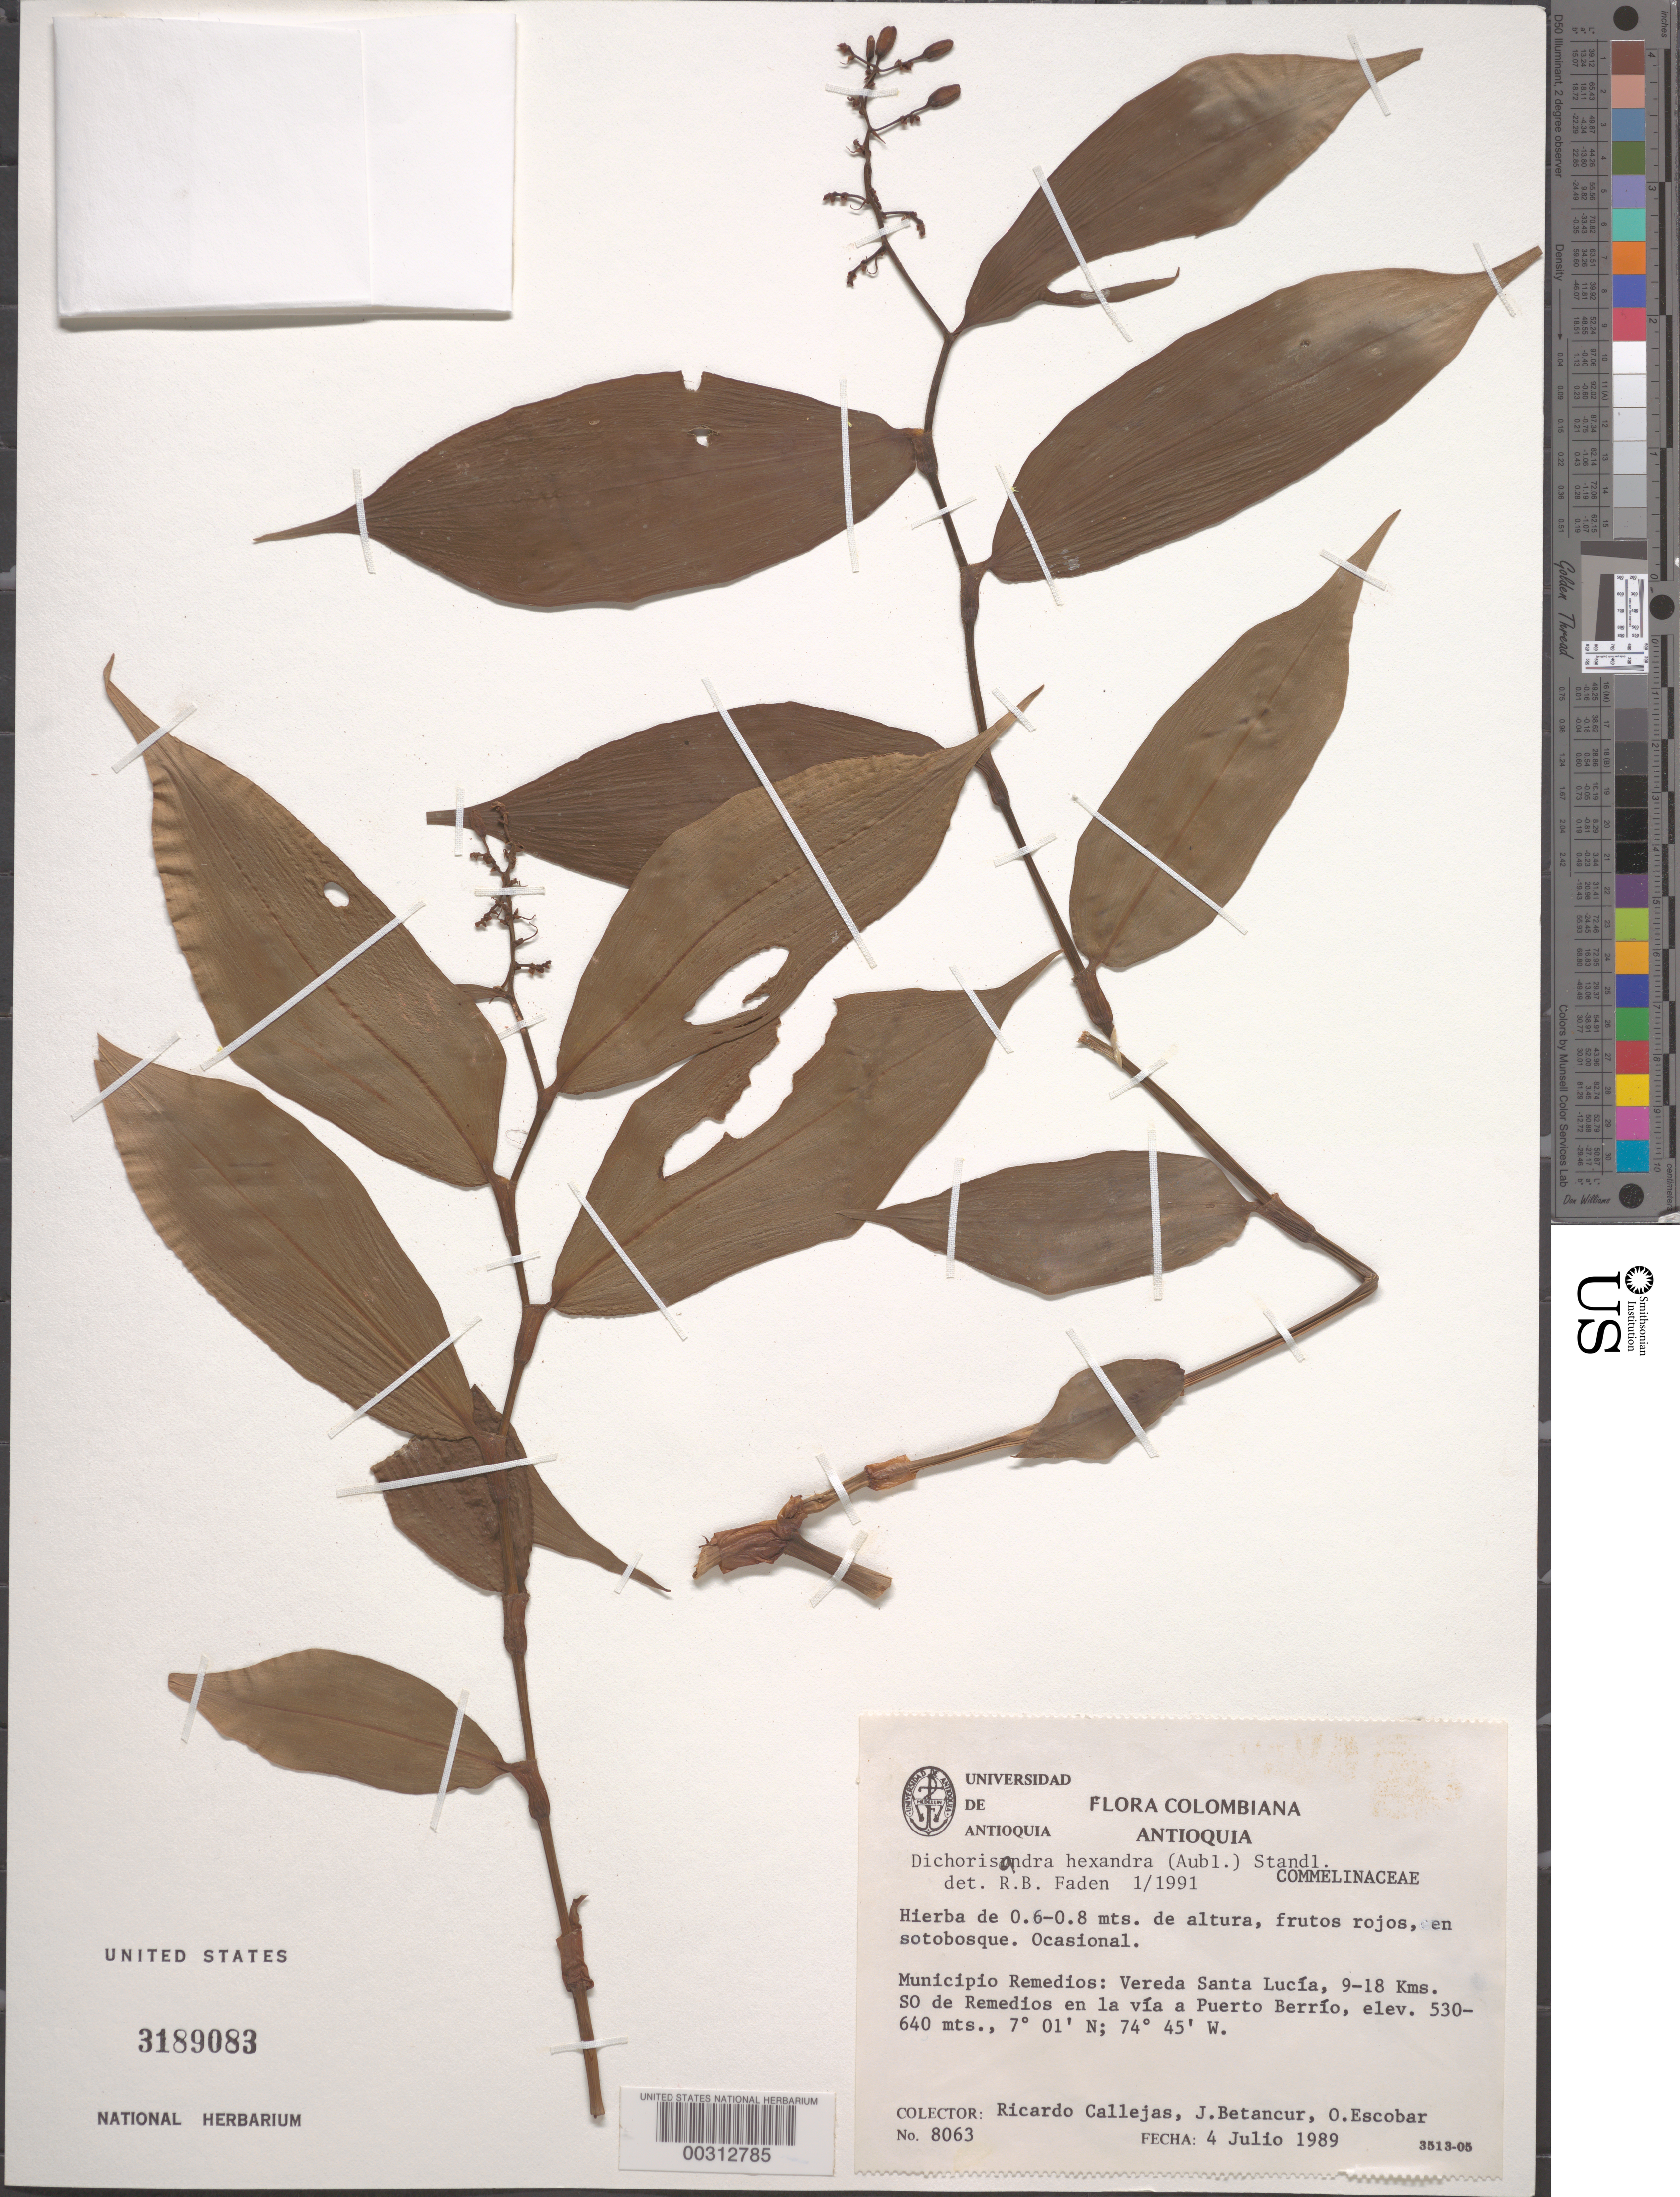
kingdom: Plantae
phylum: Tracheophyta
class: Liliopsida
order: Commelinales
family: Commelinaceae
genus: Dichorisandra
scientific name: Dichorisandra hexandra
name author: (Aubl.) Standl.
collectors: R. Callejas, J. C. Betancur & O. D. Escobar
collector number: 8063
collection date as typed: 04 Jul 1989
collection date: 1989-07-04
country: Colombia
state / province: Antioquia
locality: Remedios, Vereda Santa Lucia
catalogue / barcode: US 3189083